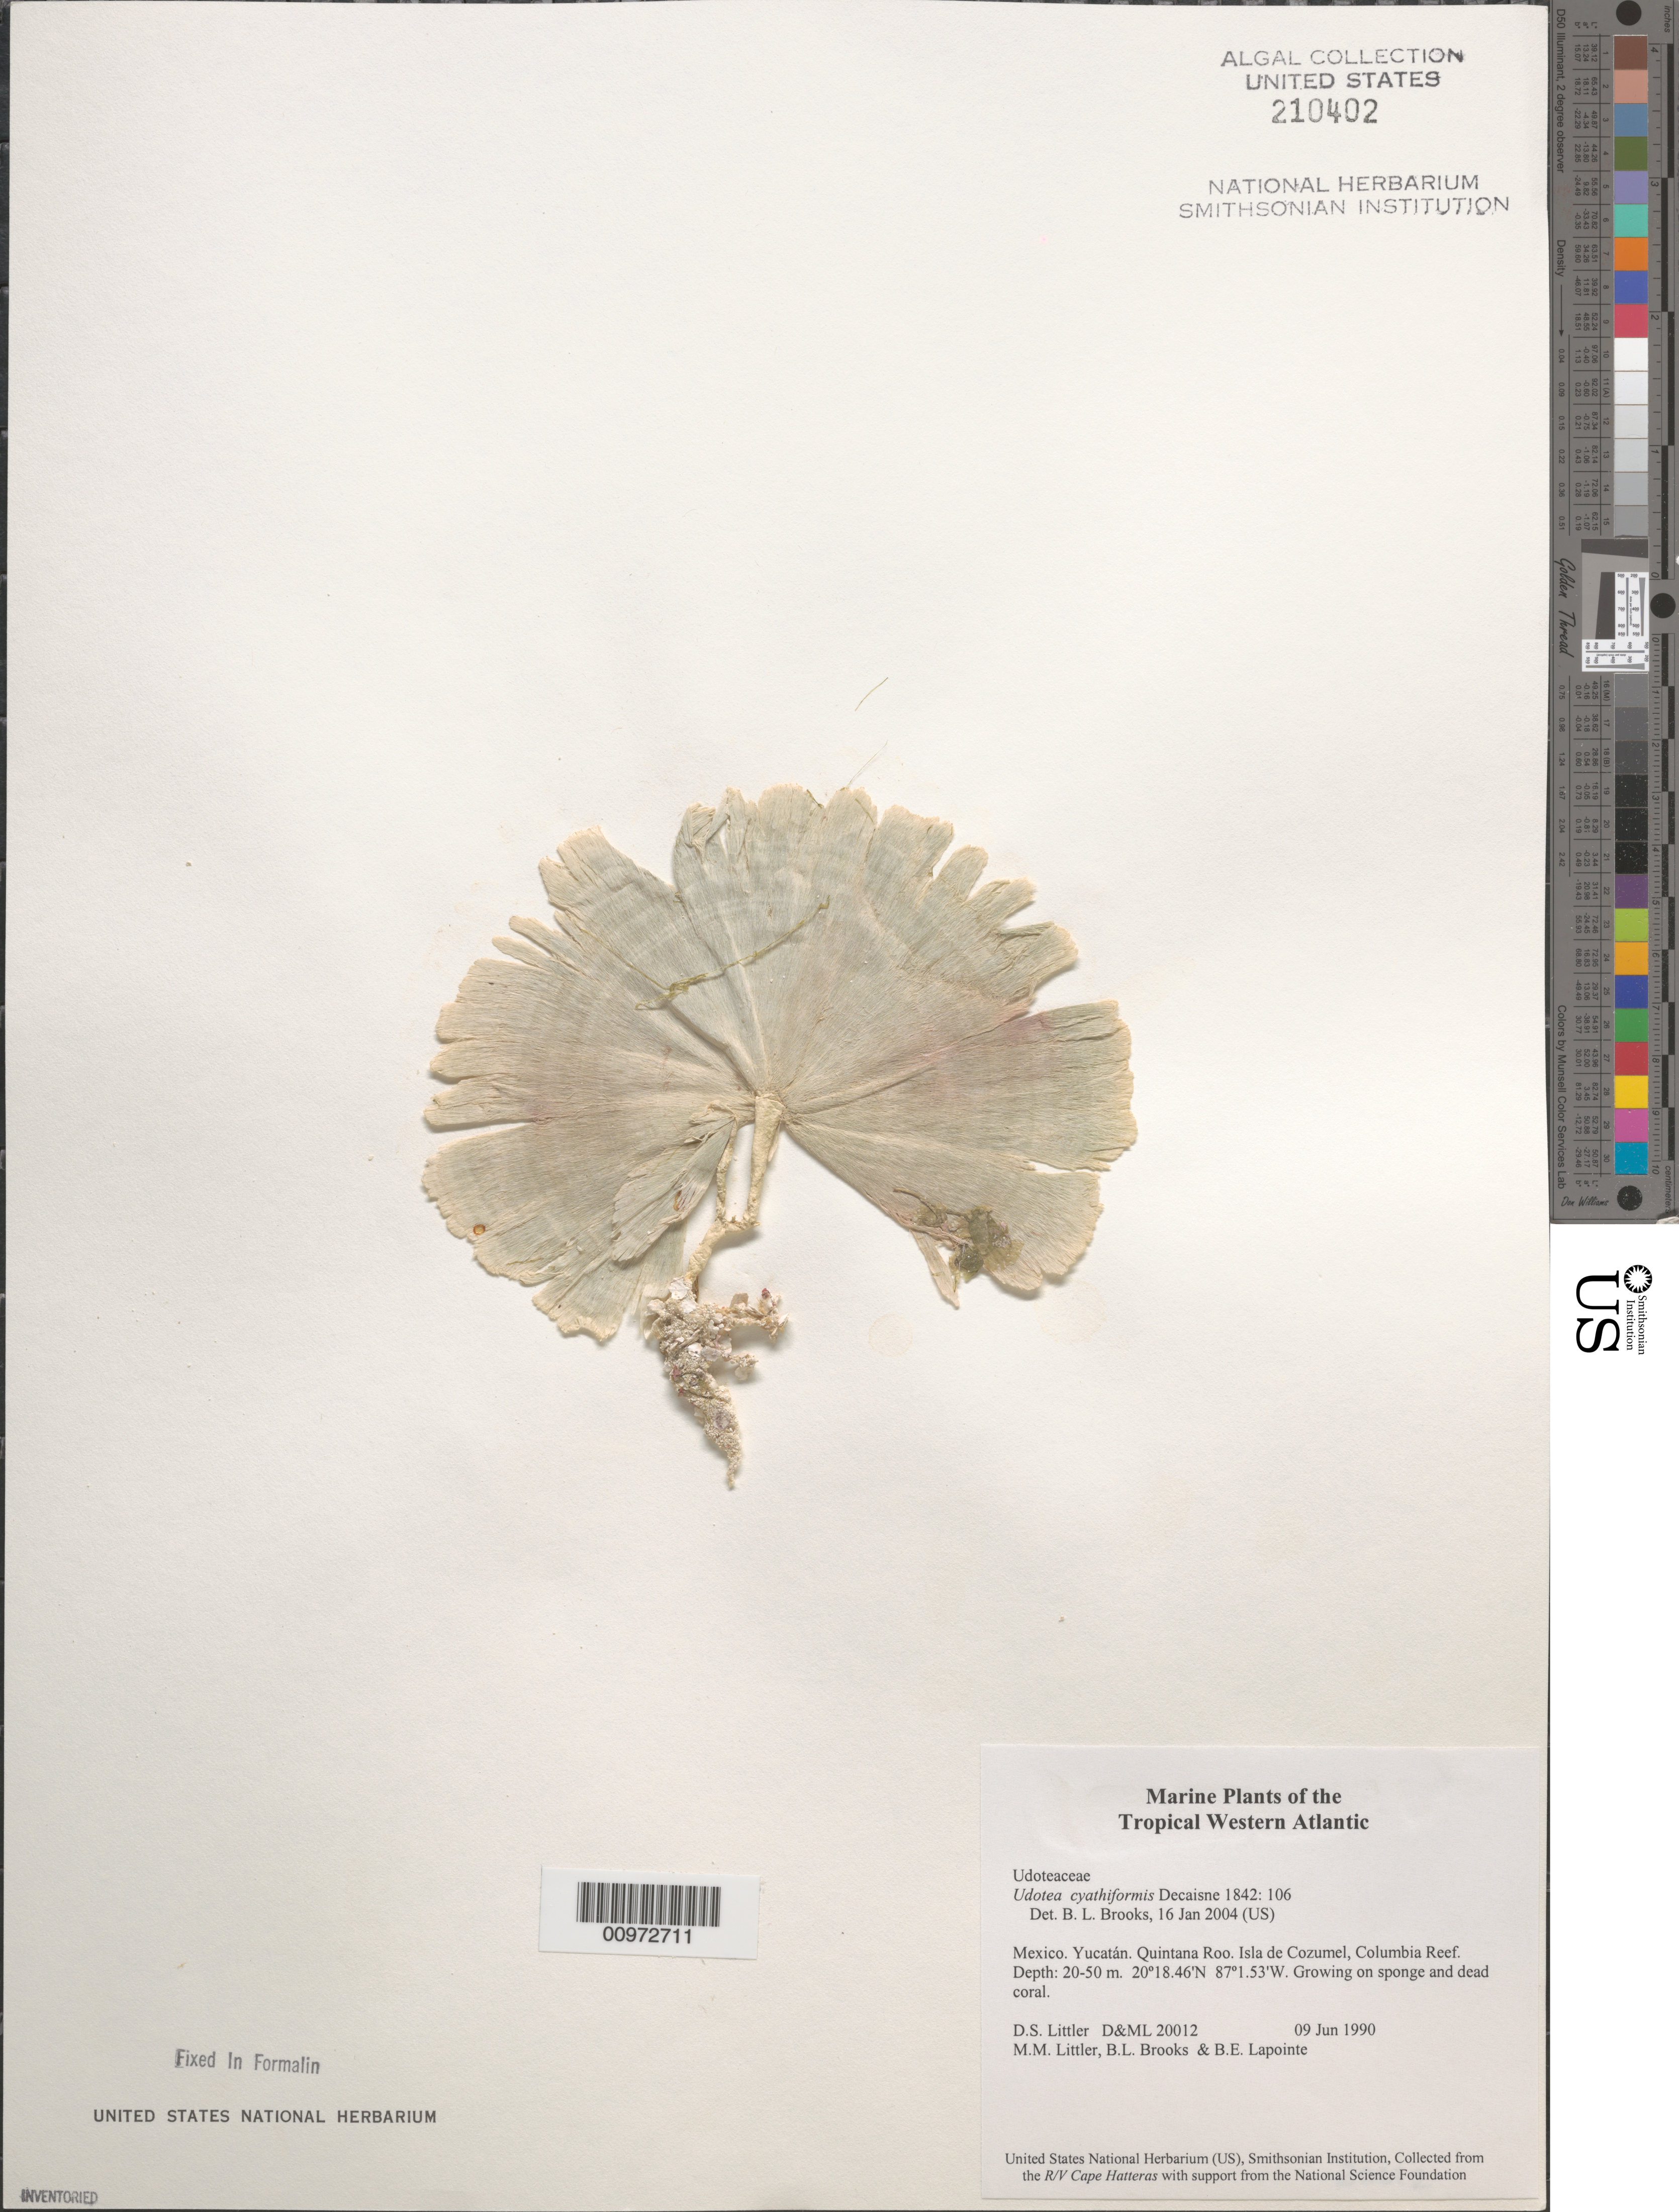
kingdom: Plantae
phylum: Chlorophyta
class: Ulvophyceae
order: Bryopsidales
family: Udoteaceae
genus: Udotea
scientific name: Udotea cyathiformis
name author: Decne.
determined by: Brooks, B. L., (BOT), Smithsonian Institution - National Museum of Natural History (UNITED STATES)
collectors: D. S. Littler, M. M. Littler, B. Brooks & B. Lapointe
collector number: D&ML 20010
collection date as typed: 09 Jun 1990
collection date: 1990-06-09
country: Mexico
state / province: Quintana Roo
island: Isla Cozumel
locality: Columbia Reef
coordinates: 20 18.46'N, 87 1.53'W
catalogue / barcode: US 210402